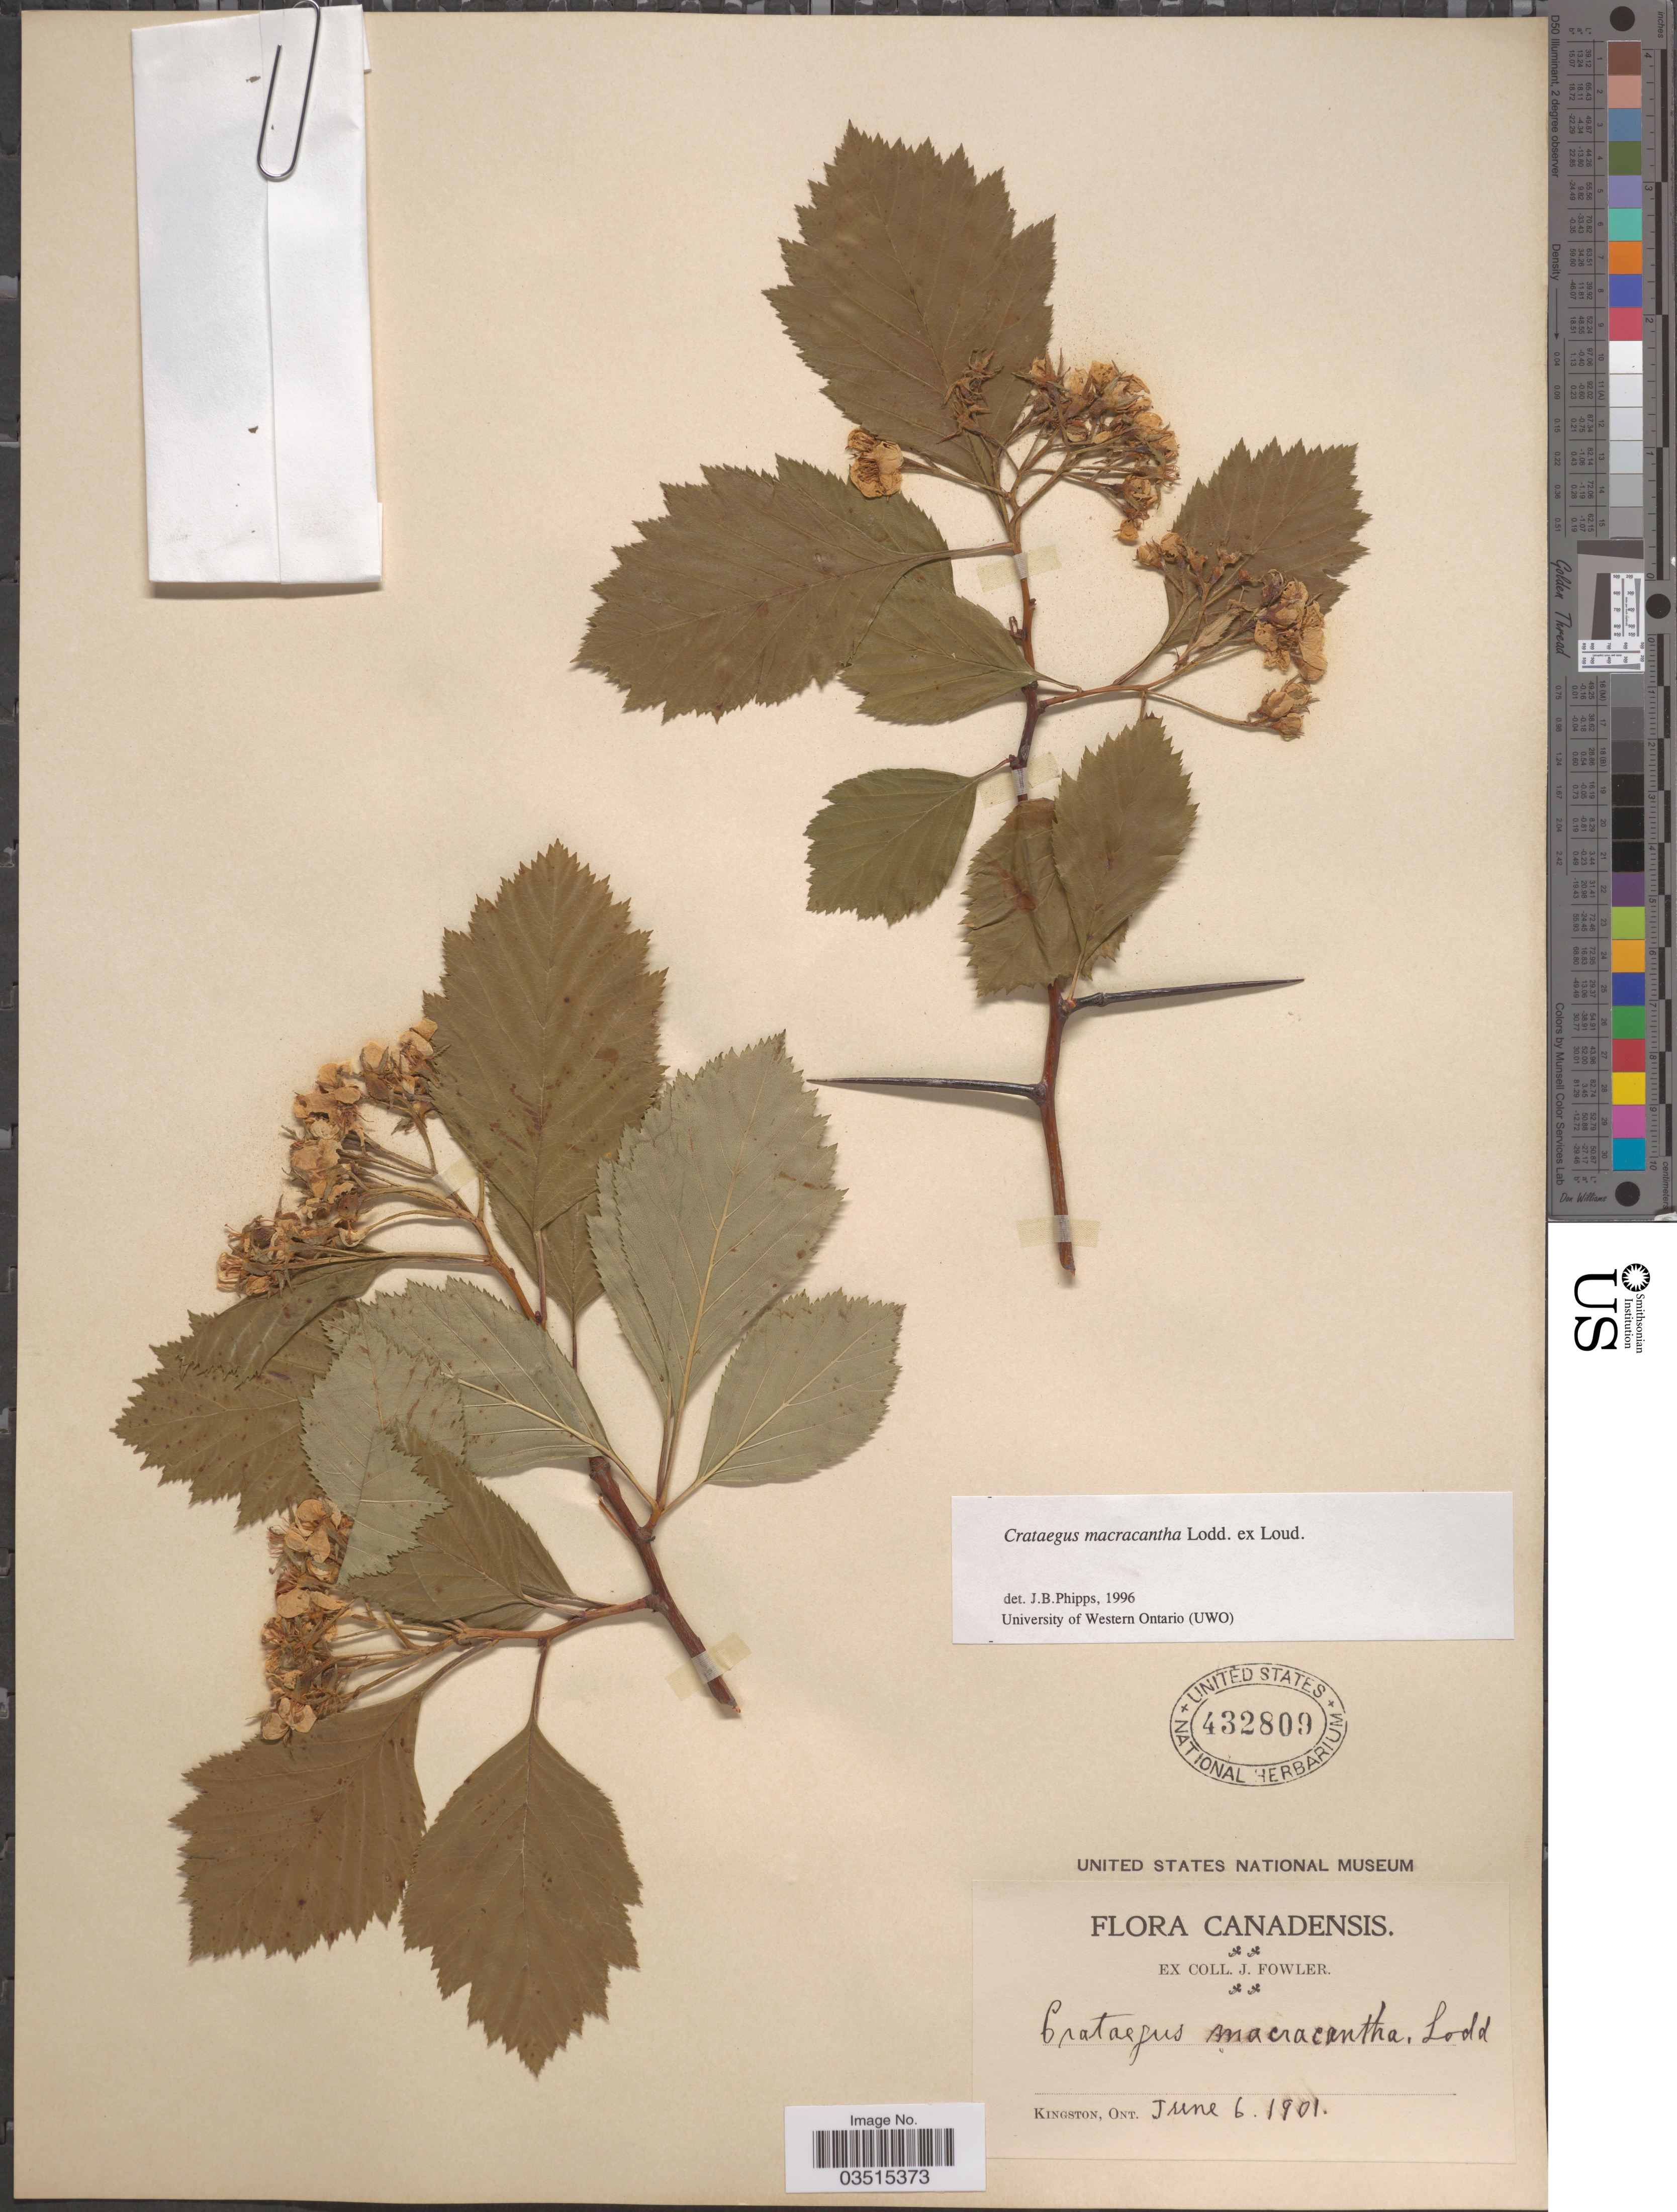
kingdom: Plantae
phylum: Tracheophyta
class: Magnoliopsida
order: Rosales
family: Rosaceae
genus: Crataegus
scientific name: Crataegus macracantha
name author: (Lindl.) Lodd. ex Loudon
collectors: J. Fowler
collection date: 1901-06-06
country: Canada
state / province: Ontario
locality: Kingston.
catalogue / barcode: US 432809